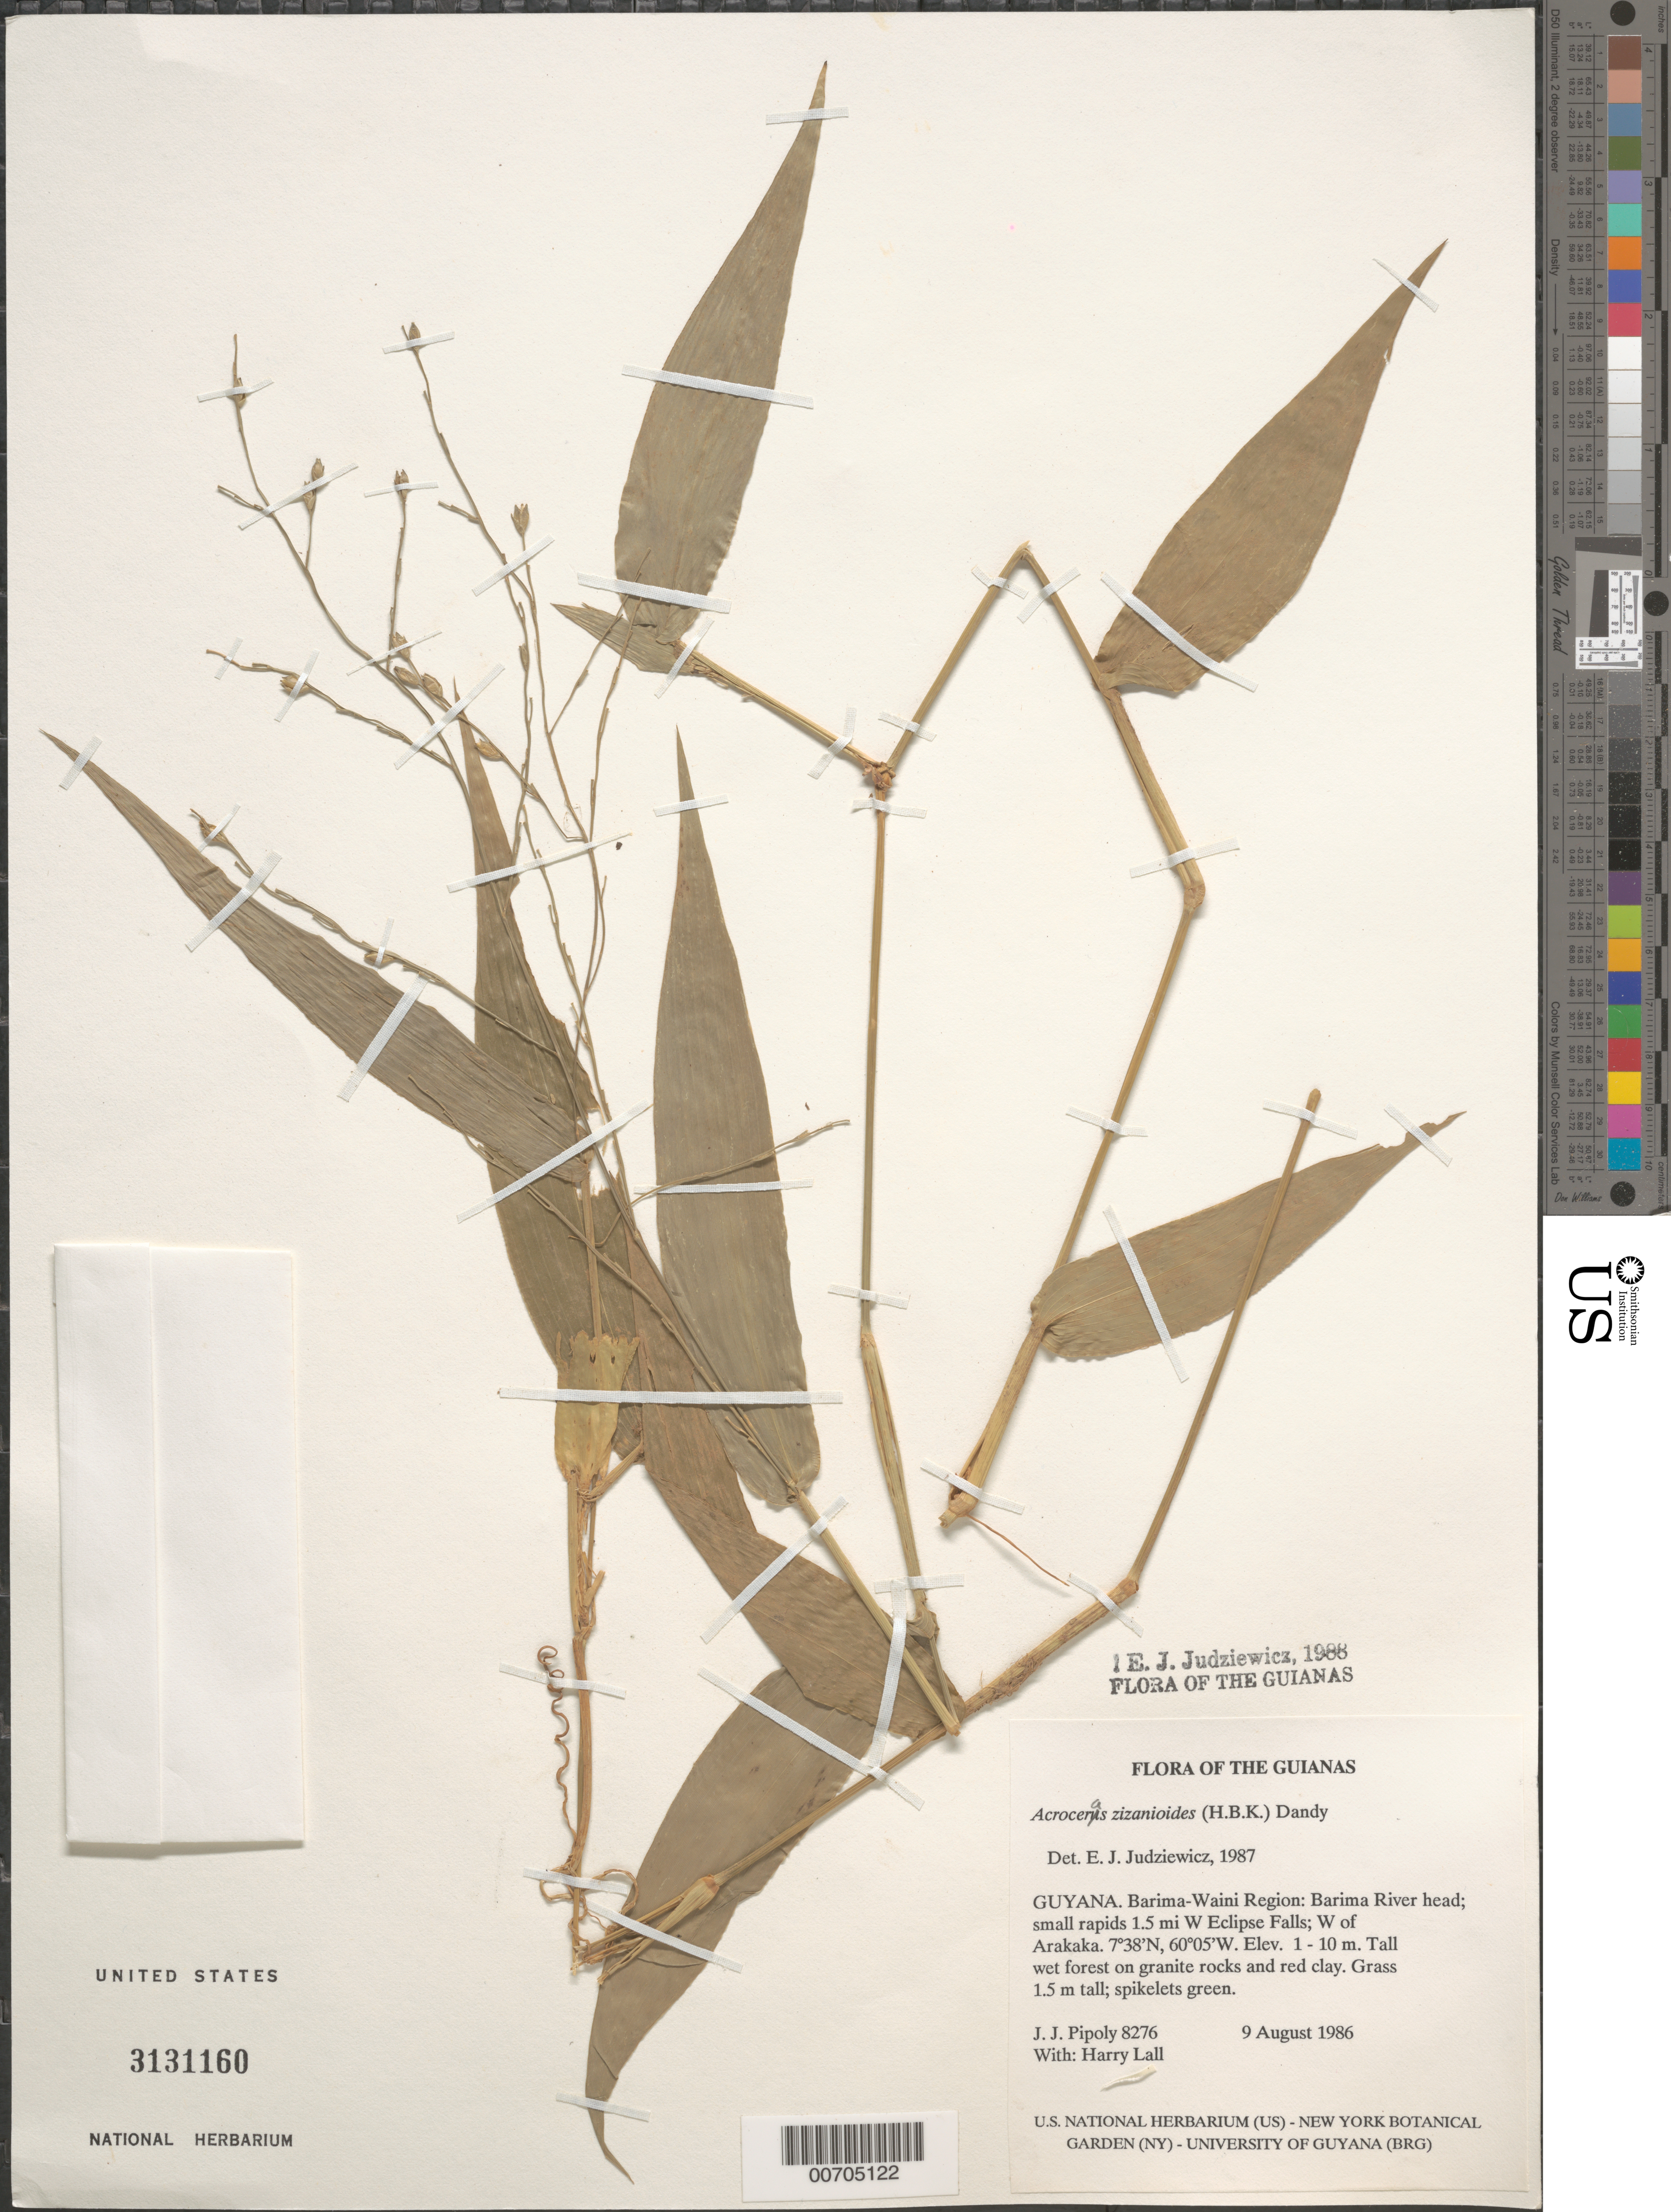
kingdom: Plantae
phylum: Tracheophyta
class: Liliopsida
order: Poales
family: Poaceae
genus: Acroceras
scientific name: Acroceras zizanioides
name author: (Kunth) Dandy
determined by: Judziewicz, E. J.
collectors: J. J. Pipoly & H. Lall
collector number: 8276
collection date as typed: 9 August 1986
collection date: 1986-08-09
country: Guyana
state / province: Barima-Waini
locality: Barima River head; small rapids 1.5 mi W Eclipse Falls; W of Arakaka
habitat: Tall wet forest on granite rocks and red clay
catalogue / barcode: US 3131160